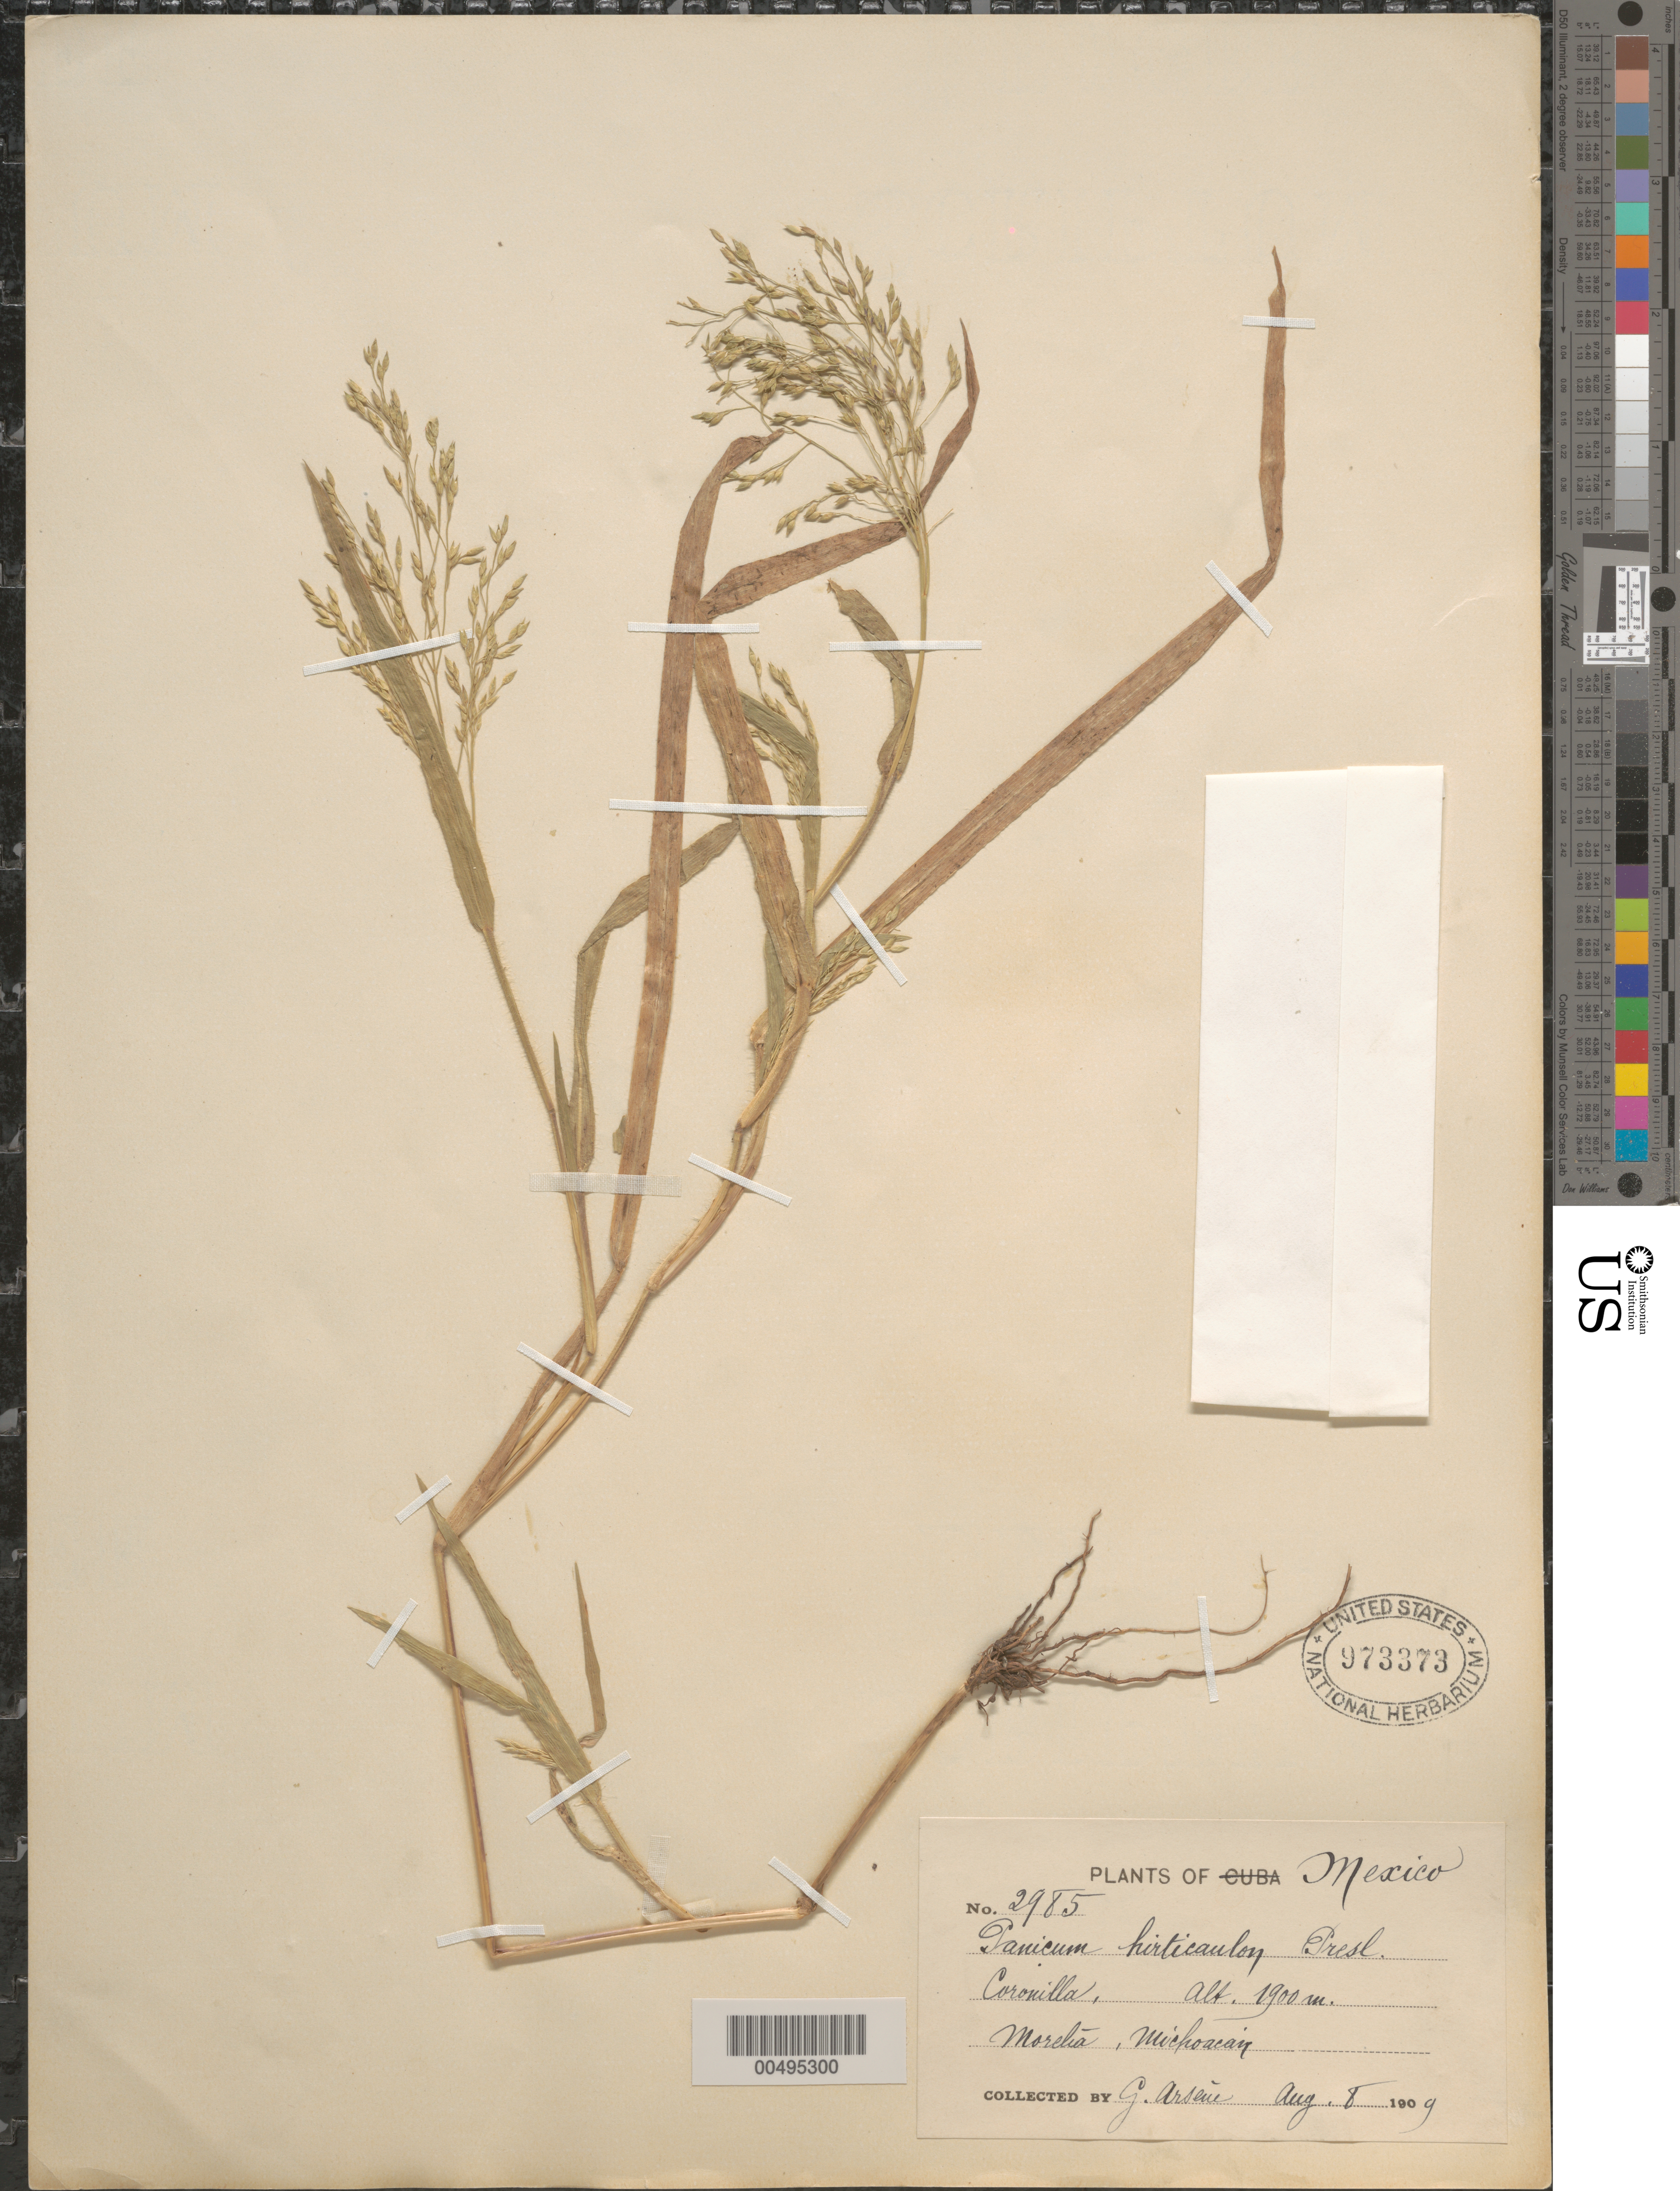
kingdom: Plantae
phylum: Tracheophyta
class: Liliopsida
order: Poales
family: Poaceae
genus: Panicum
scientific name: Panicum hirticaule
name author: J. Presl in C. Presl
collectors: Bro. G. Arsène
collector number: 2985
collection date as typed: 8 Aug 1909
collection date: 1909-08-08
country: Mexico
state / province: Michoacán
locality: Coronilla, Morelia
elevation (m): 1900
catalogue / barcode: US 973373